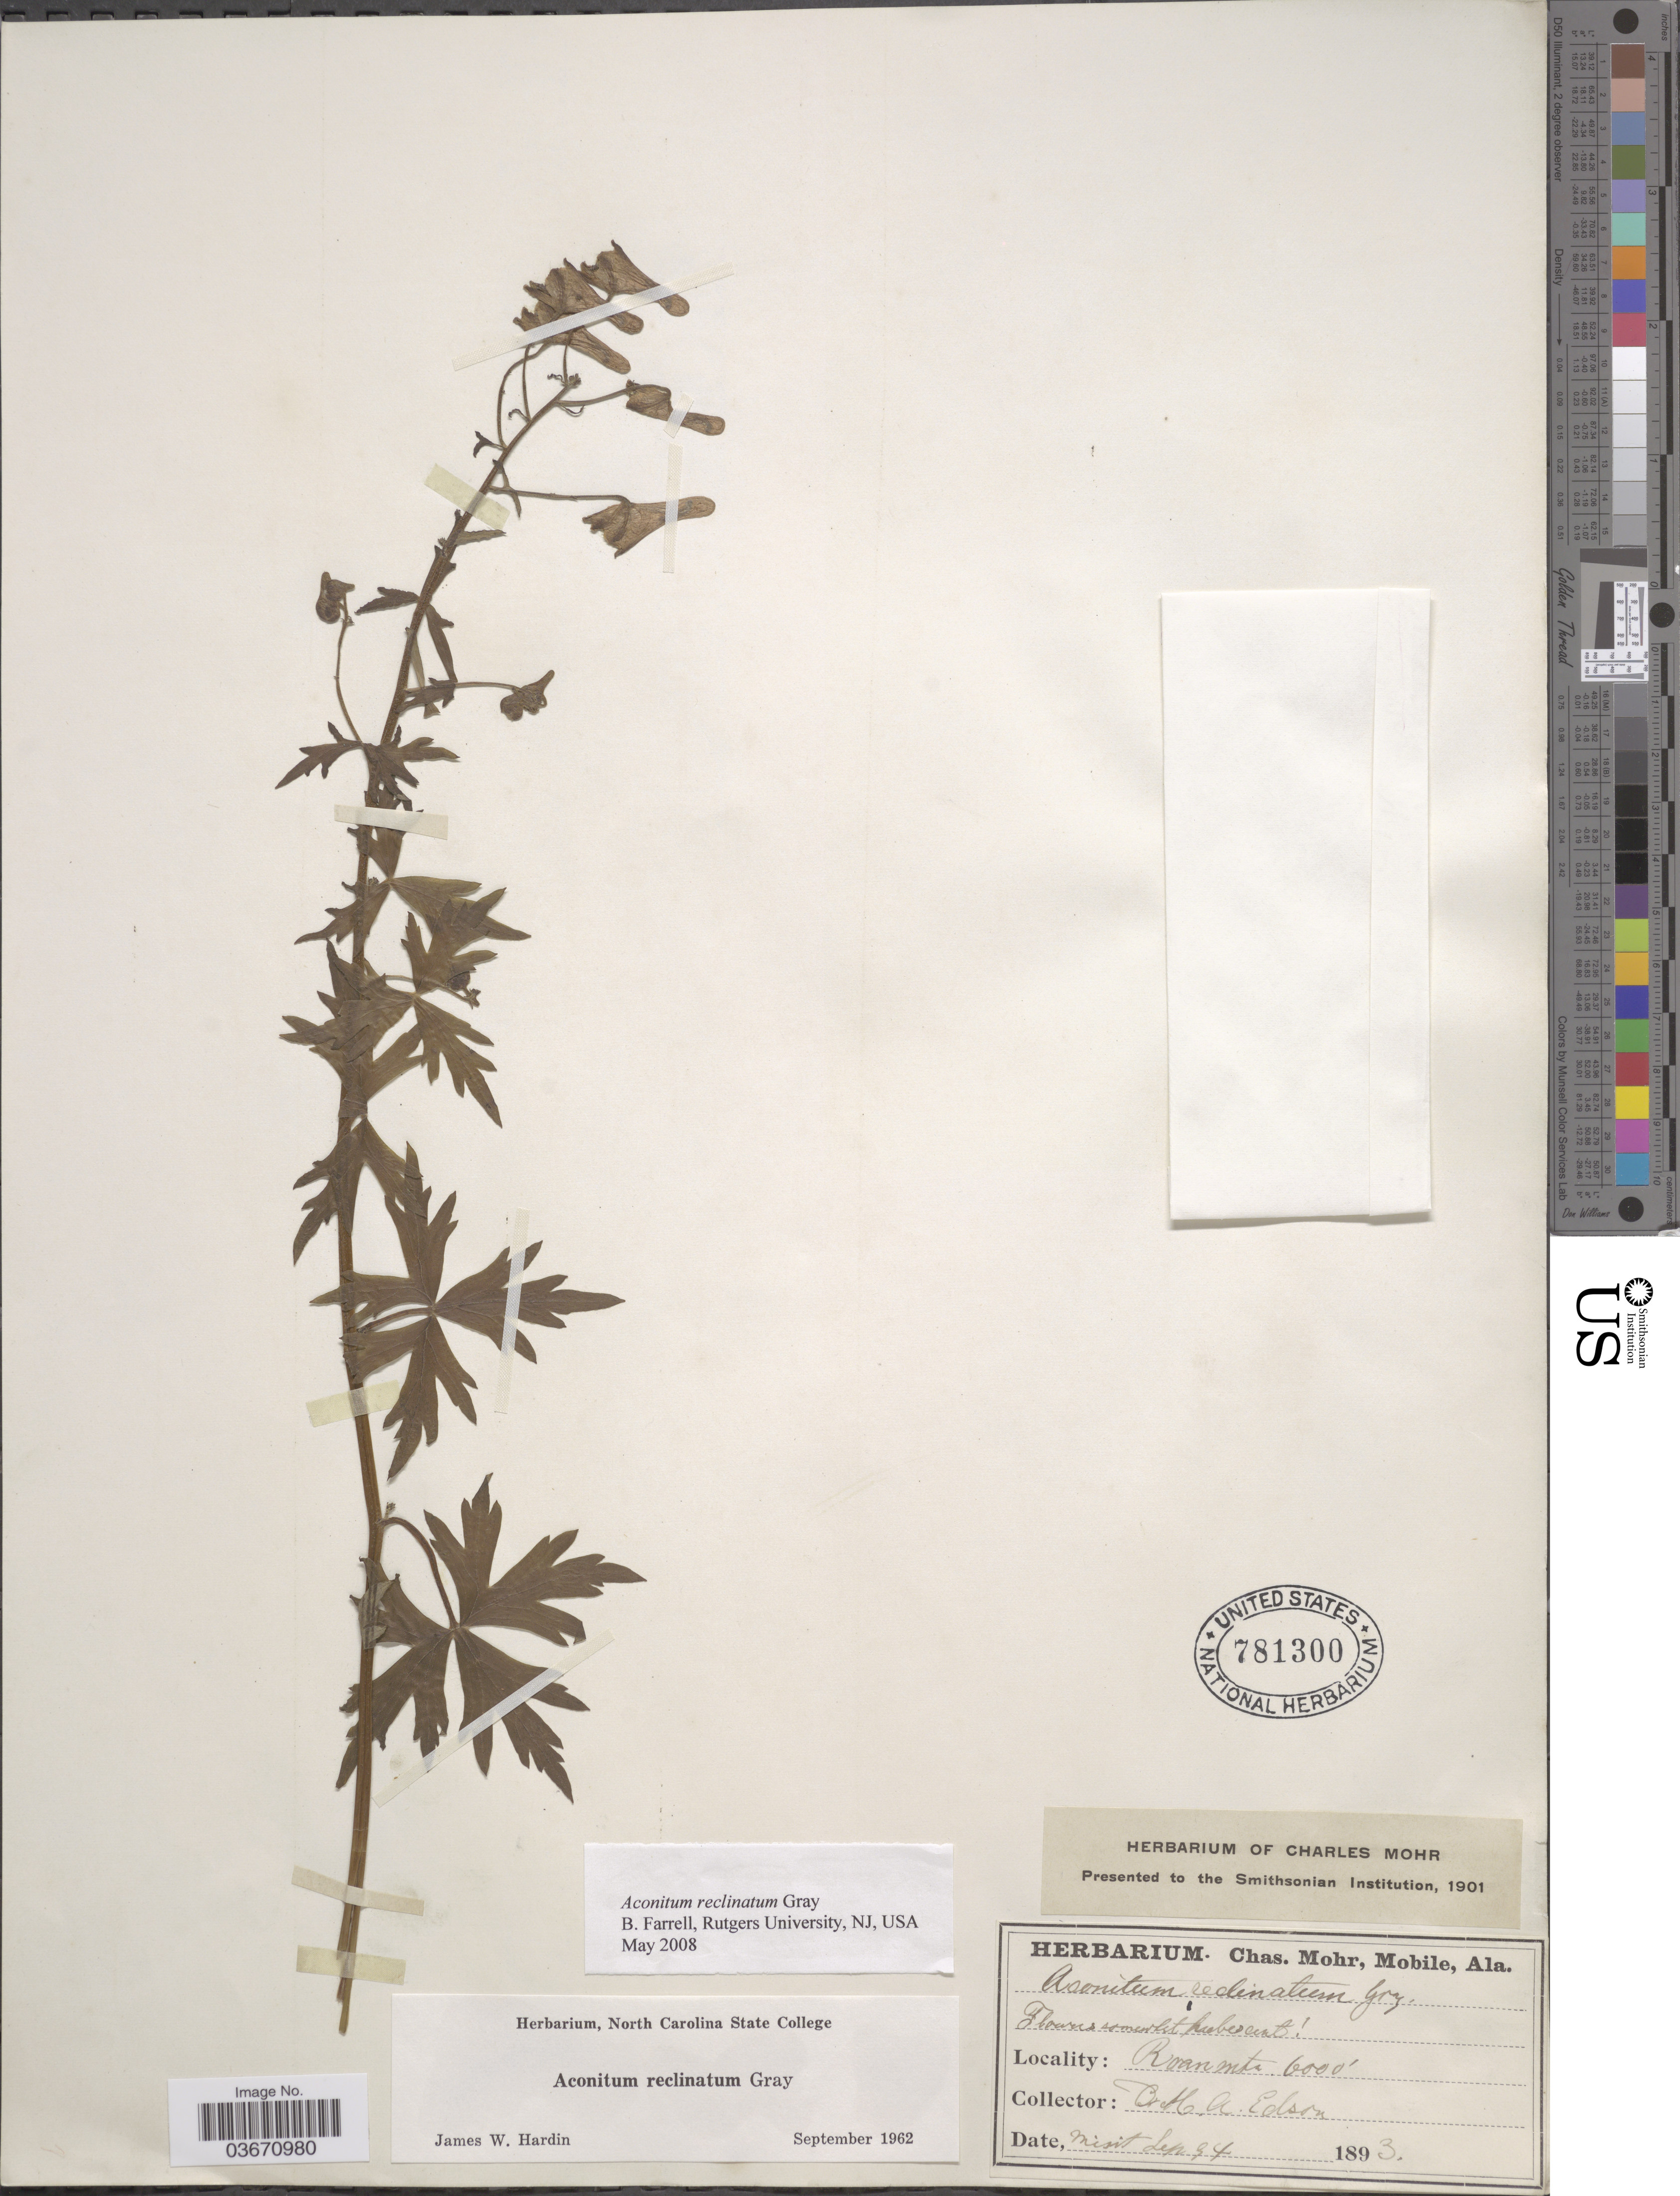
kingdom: Plantae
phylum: Tracheophyta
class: Magnoliopsida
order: Ranunculales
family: Ranunculaceae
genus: Aconitum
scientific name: Aconitum reclinatum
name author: A. Gray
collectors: H. Edson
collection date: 1893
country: United States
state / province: Tennessee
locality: Roan Mts.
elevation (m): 1829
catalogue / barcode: US 781300